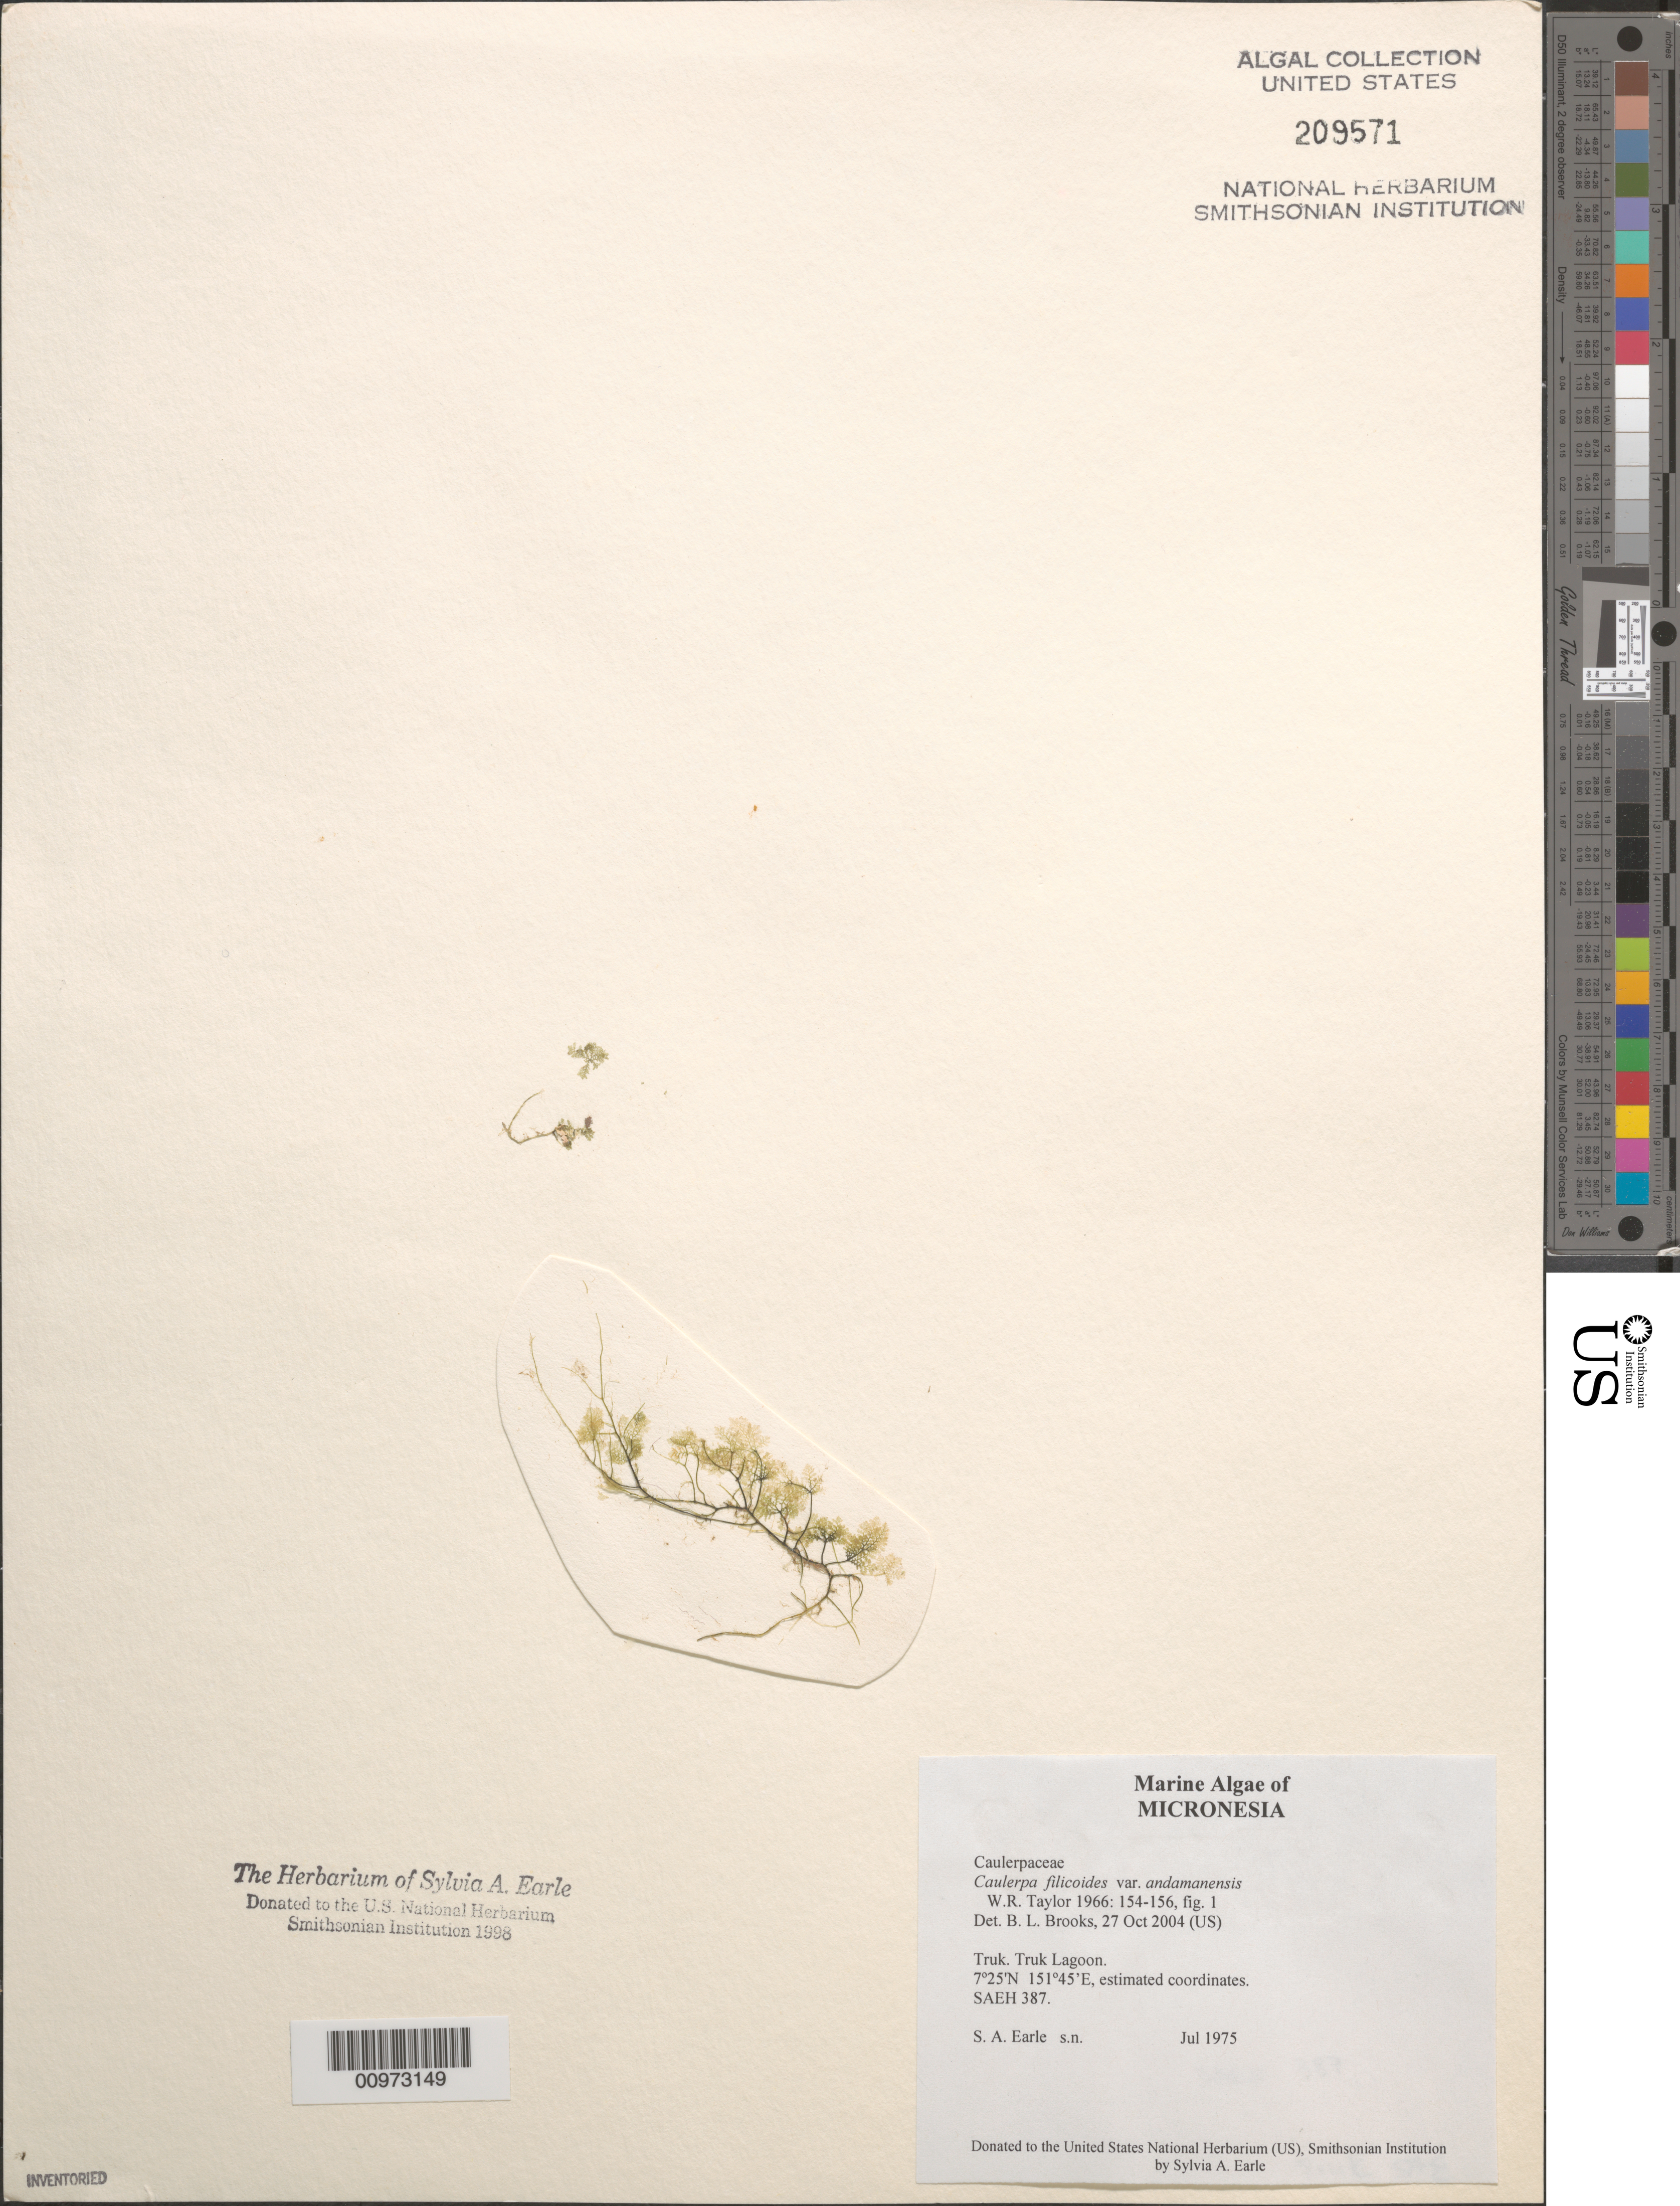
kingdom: Plantae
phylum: Chlorophyta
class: Ulvophyceae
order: Bryopsidales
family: Caulerpaceae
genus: Caulerpa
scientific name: Caulerpa filicoides var. andamanensis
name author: W.R. Taylor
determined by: Brooks, B. L., (BOT), Smithsonian Institution - National Museum of Natural History (UNITED STATES)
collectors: S. A. Earle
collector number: SAEH 387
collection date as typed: Jul 1975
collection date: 1975-07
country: Micronesia, Federated States of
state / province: Truk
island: Truk (Chuuk) Is.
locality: Chuuk Lagoon (Truk Lagoon)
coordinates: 7 25'N, 151 45'E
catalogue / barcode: US 209571